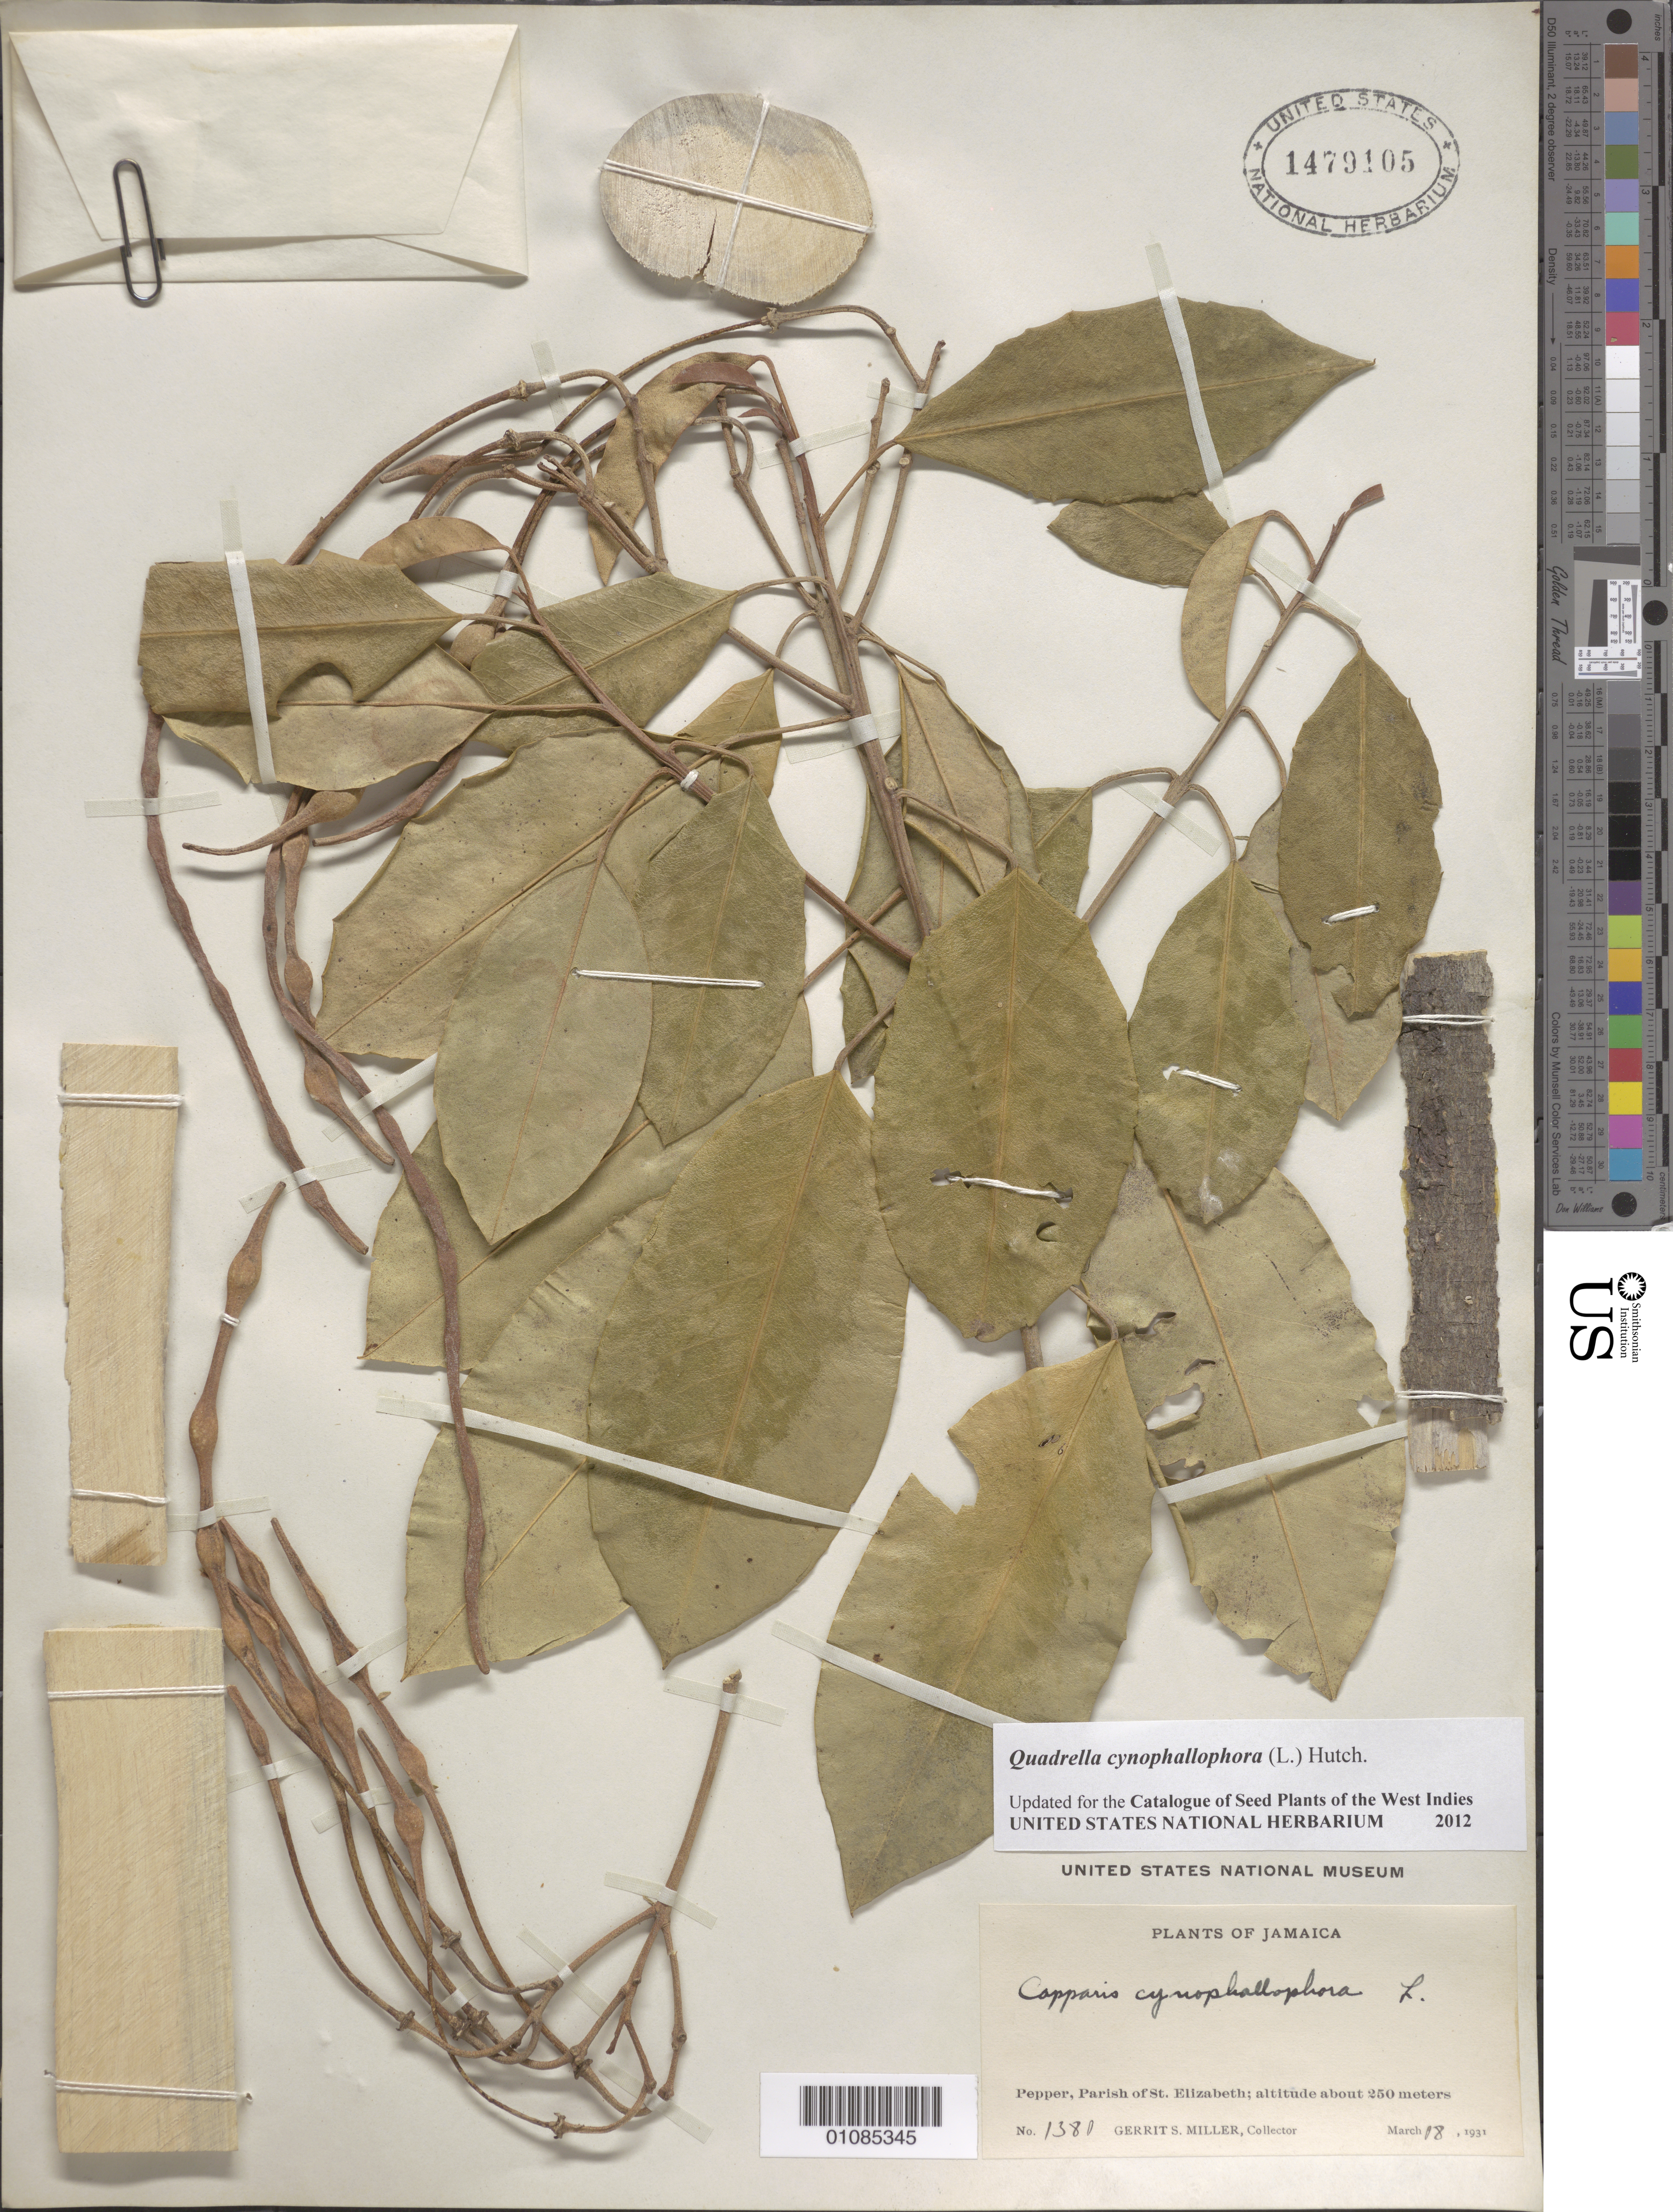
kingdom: Plantae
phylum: Tracheophyta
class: Magnoliopsida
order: Brassicales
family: Capparaceae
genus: Quadrella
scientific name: Quadrella cynophallophora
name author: (L.) Hutch.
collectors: G. S. Miller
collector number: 1380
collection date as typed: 18 Mar 1931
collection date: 1931-03-18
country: Jamaica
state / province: Saint Elizabeth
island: Jamaica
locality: Pepper, Parish of St. Elizabeth.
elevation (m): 250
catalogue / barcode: US 1479105